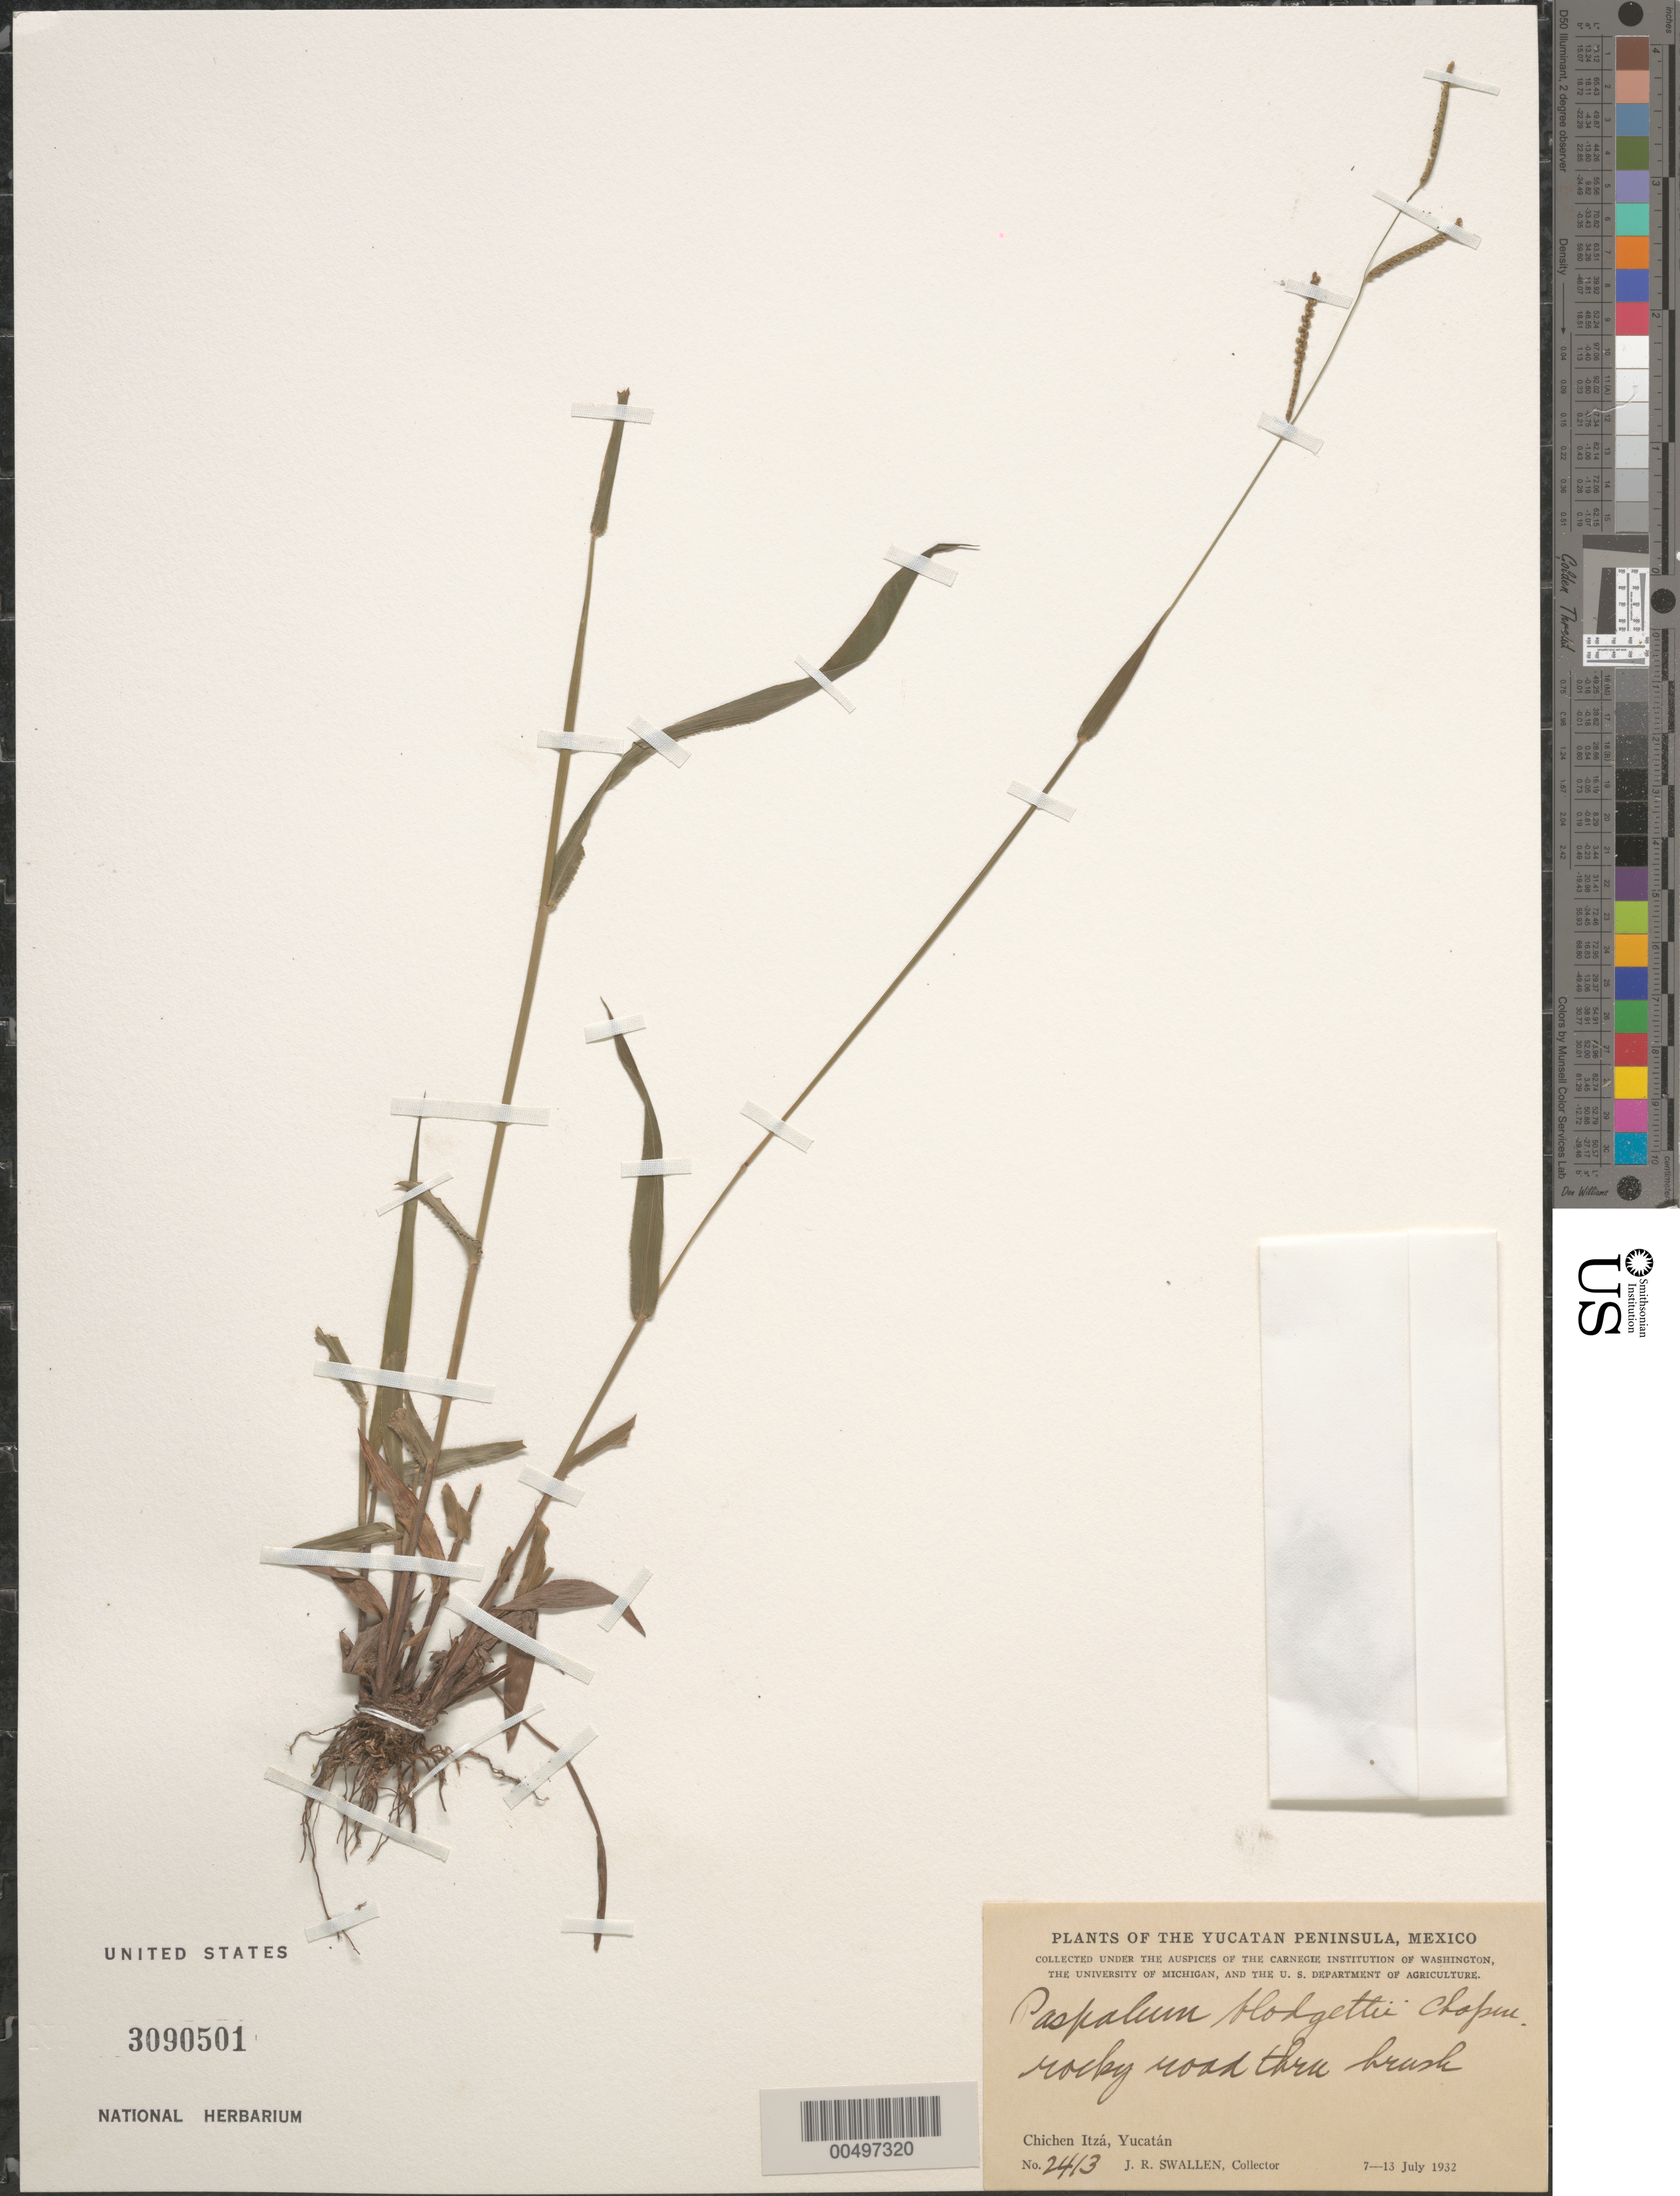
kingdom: Plantae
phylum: Tracheophyta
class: Liliopsida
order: Poales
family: Poaceae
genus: Paspalum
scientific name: Paspalum blodgettii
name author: Chapm.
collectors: J. R. Swallen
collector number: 2413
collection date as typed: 7 Jul 1932 to 13 Jul 1932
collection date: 1932-07-07/1932-07-13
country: Mexico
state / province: Yucatan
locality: Yucatan Peninsula, Chichen Itz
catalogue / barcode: US 3090501